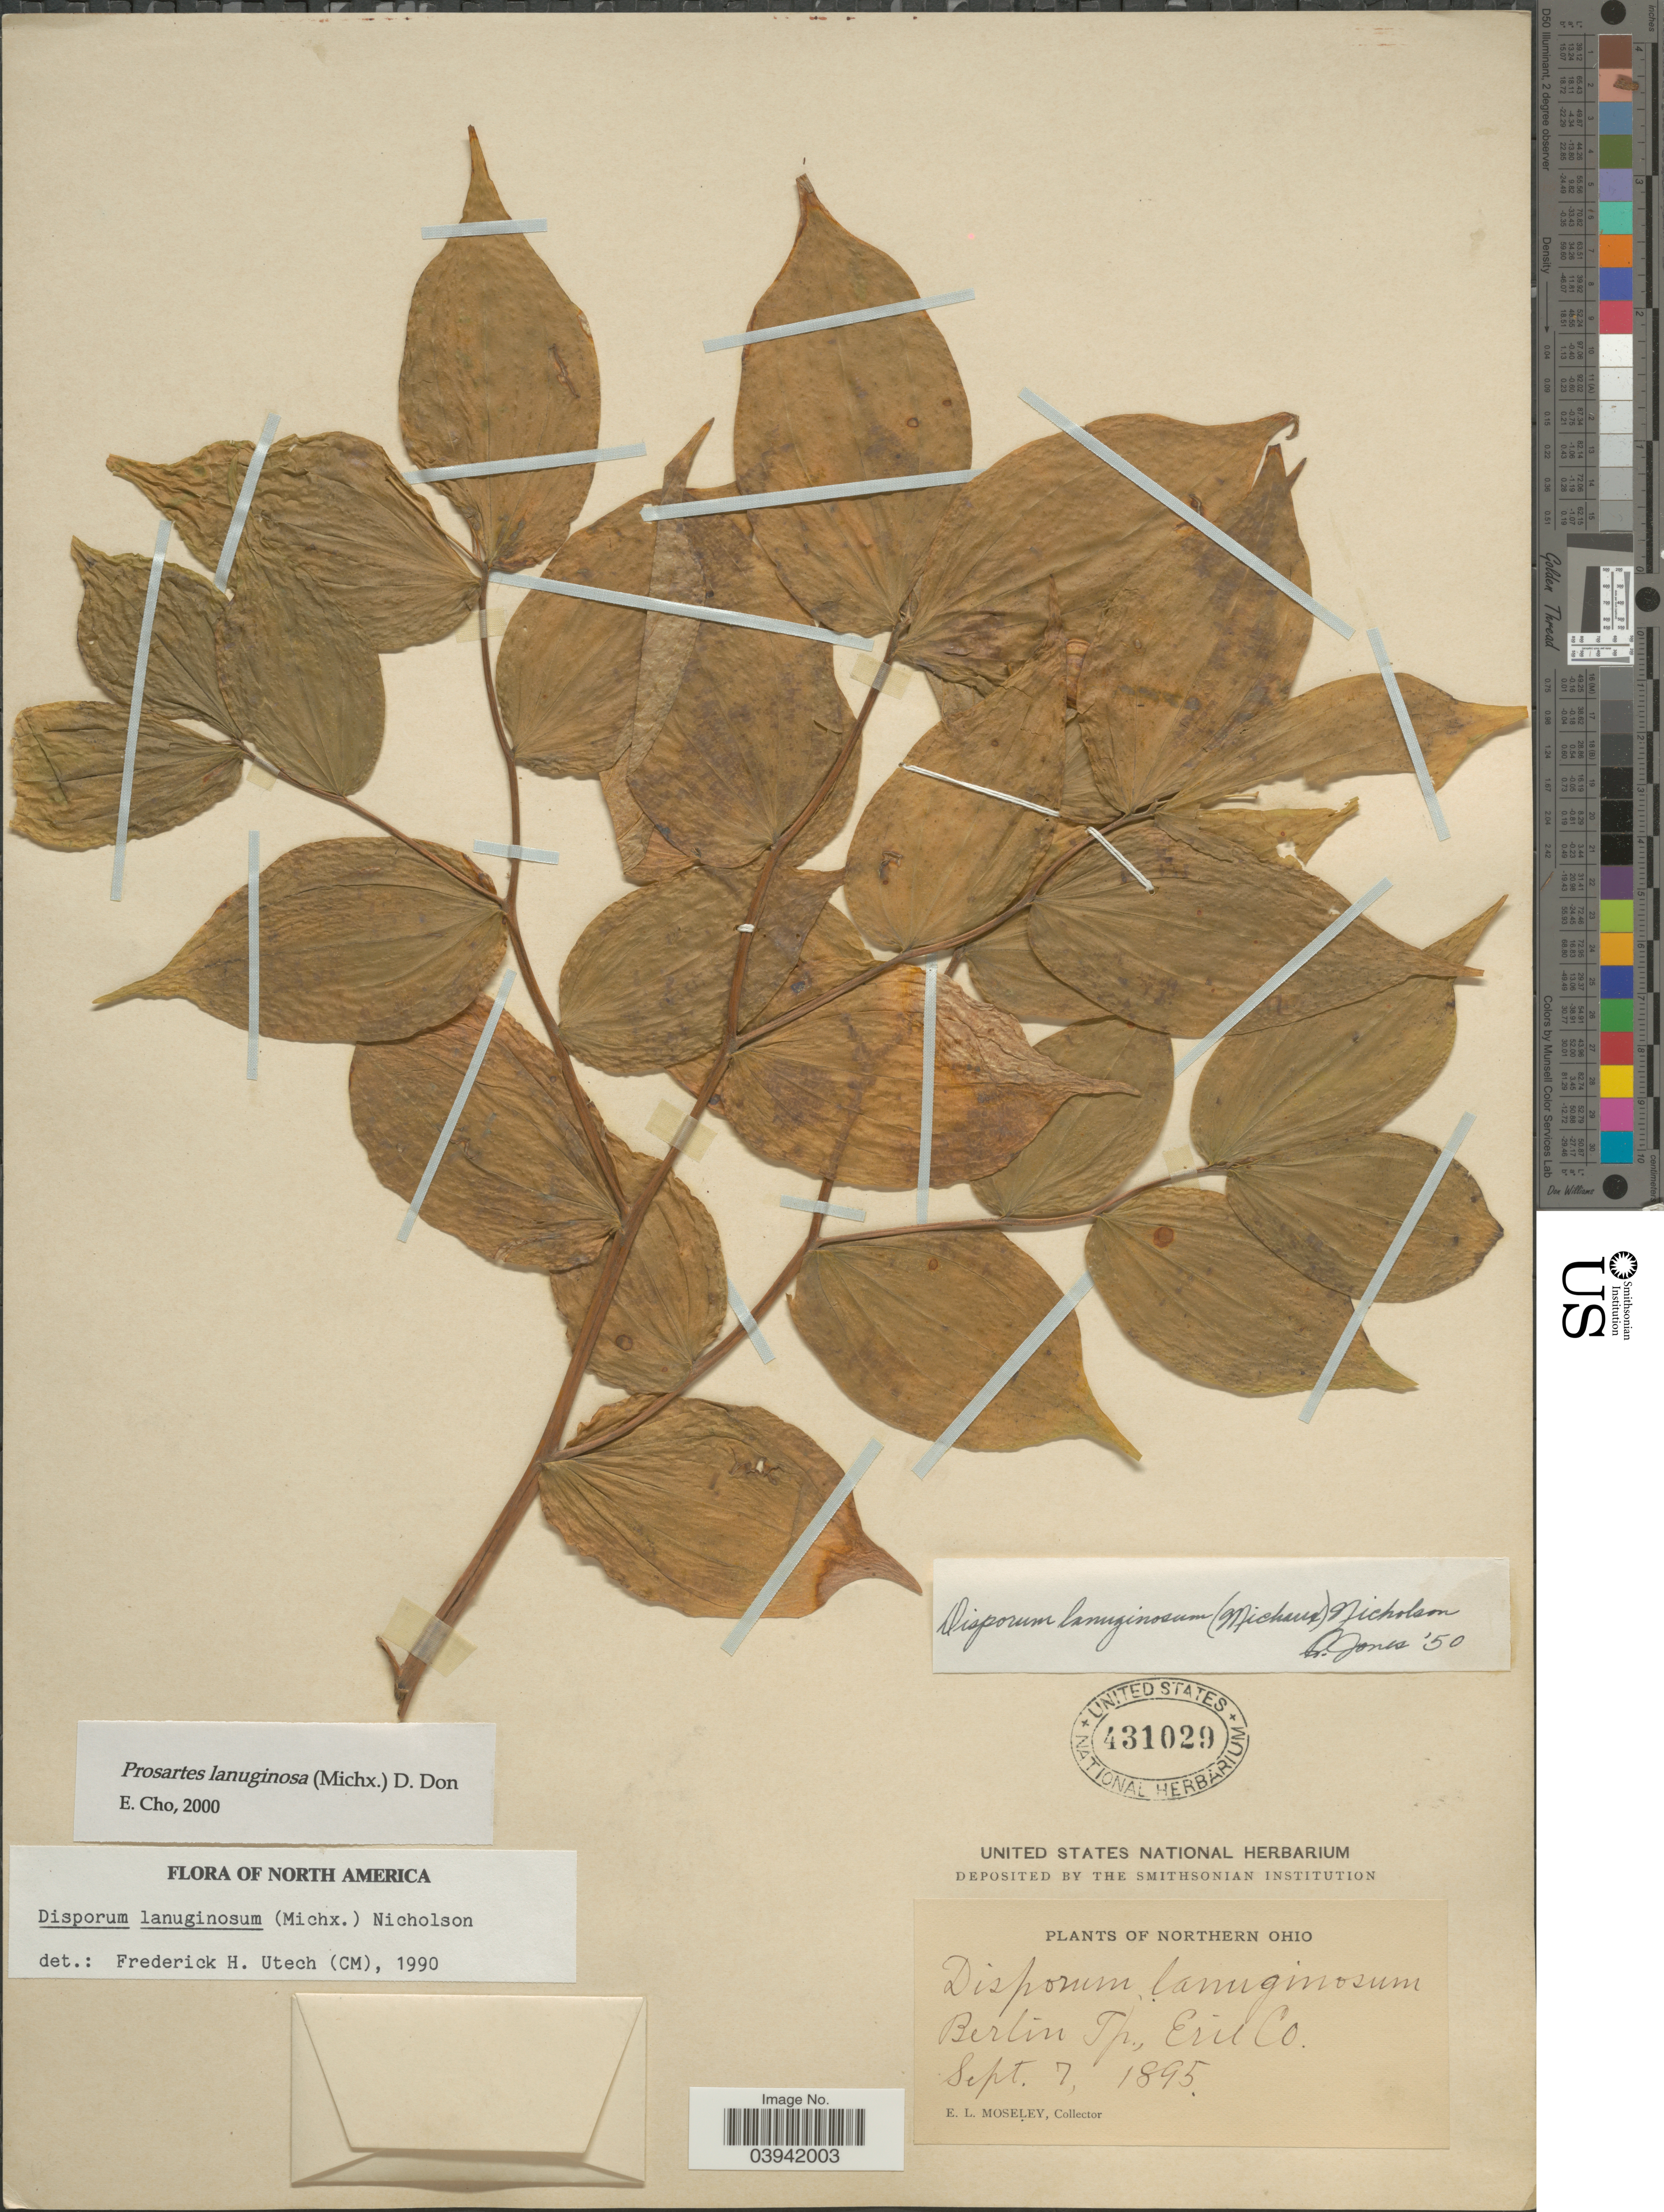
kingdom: Plantae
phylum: Tracheophyta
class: Liliopsida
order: Liliales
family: Liliaceae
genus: Prosartes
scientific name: Prosartes lanuginosa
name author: D. Don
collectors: E. Moseley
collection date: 1895-09-07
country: United States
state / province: Ohio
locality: Northern Ohio. Berlin Tp., Erie Co.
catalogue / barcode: US 431029